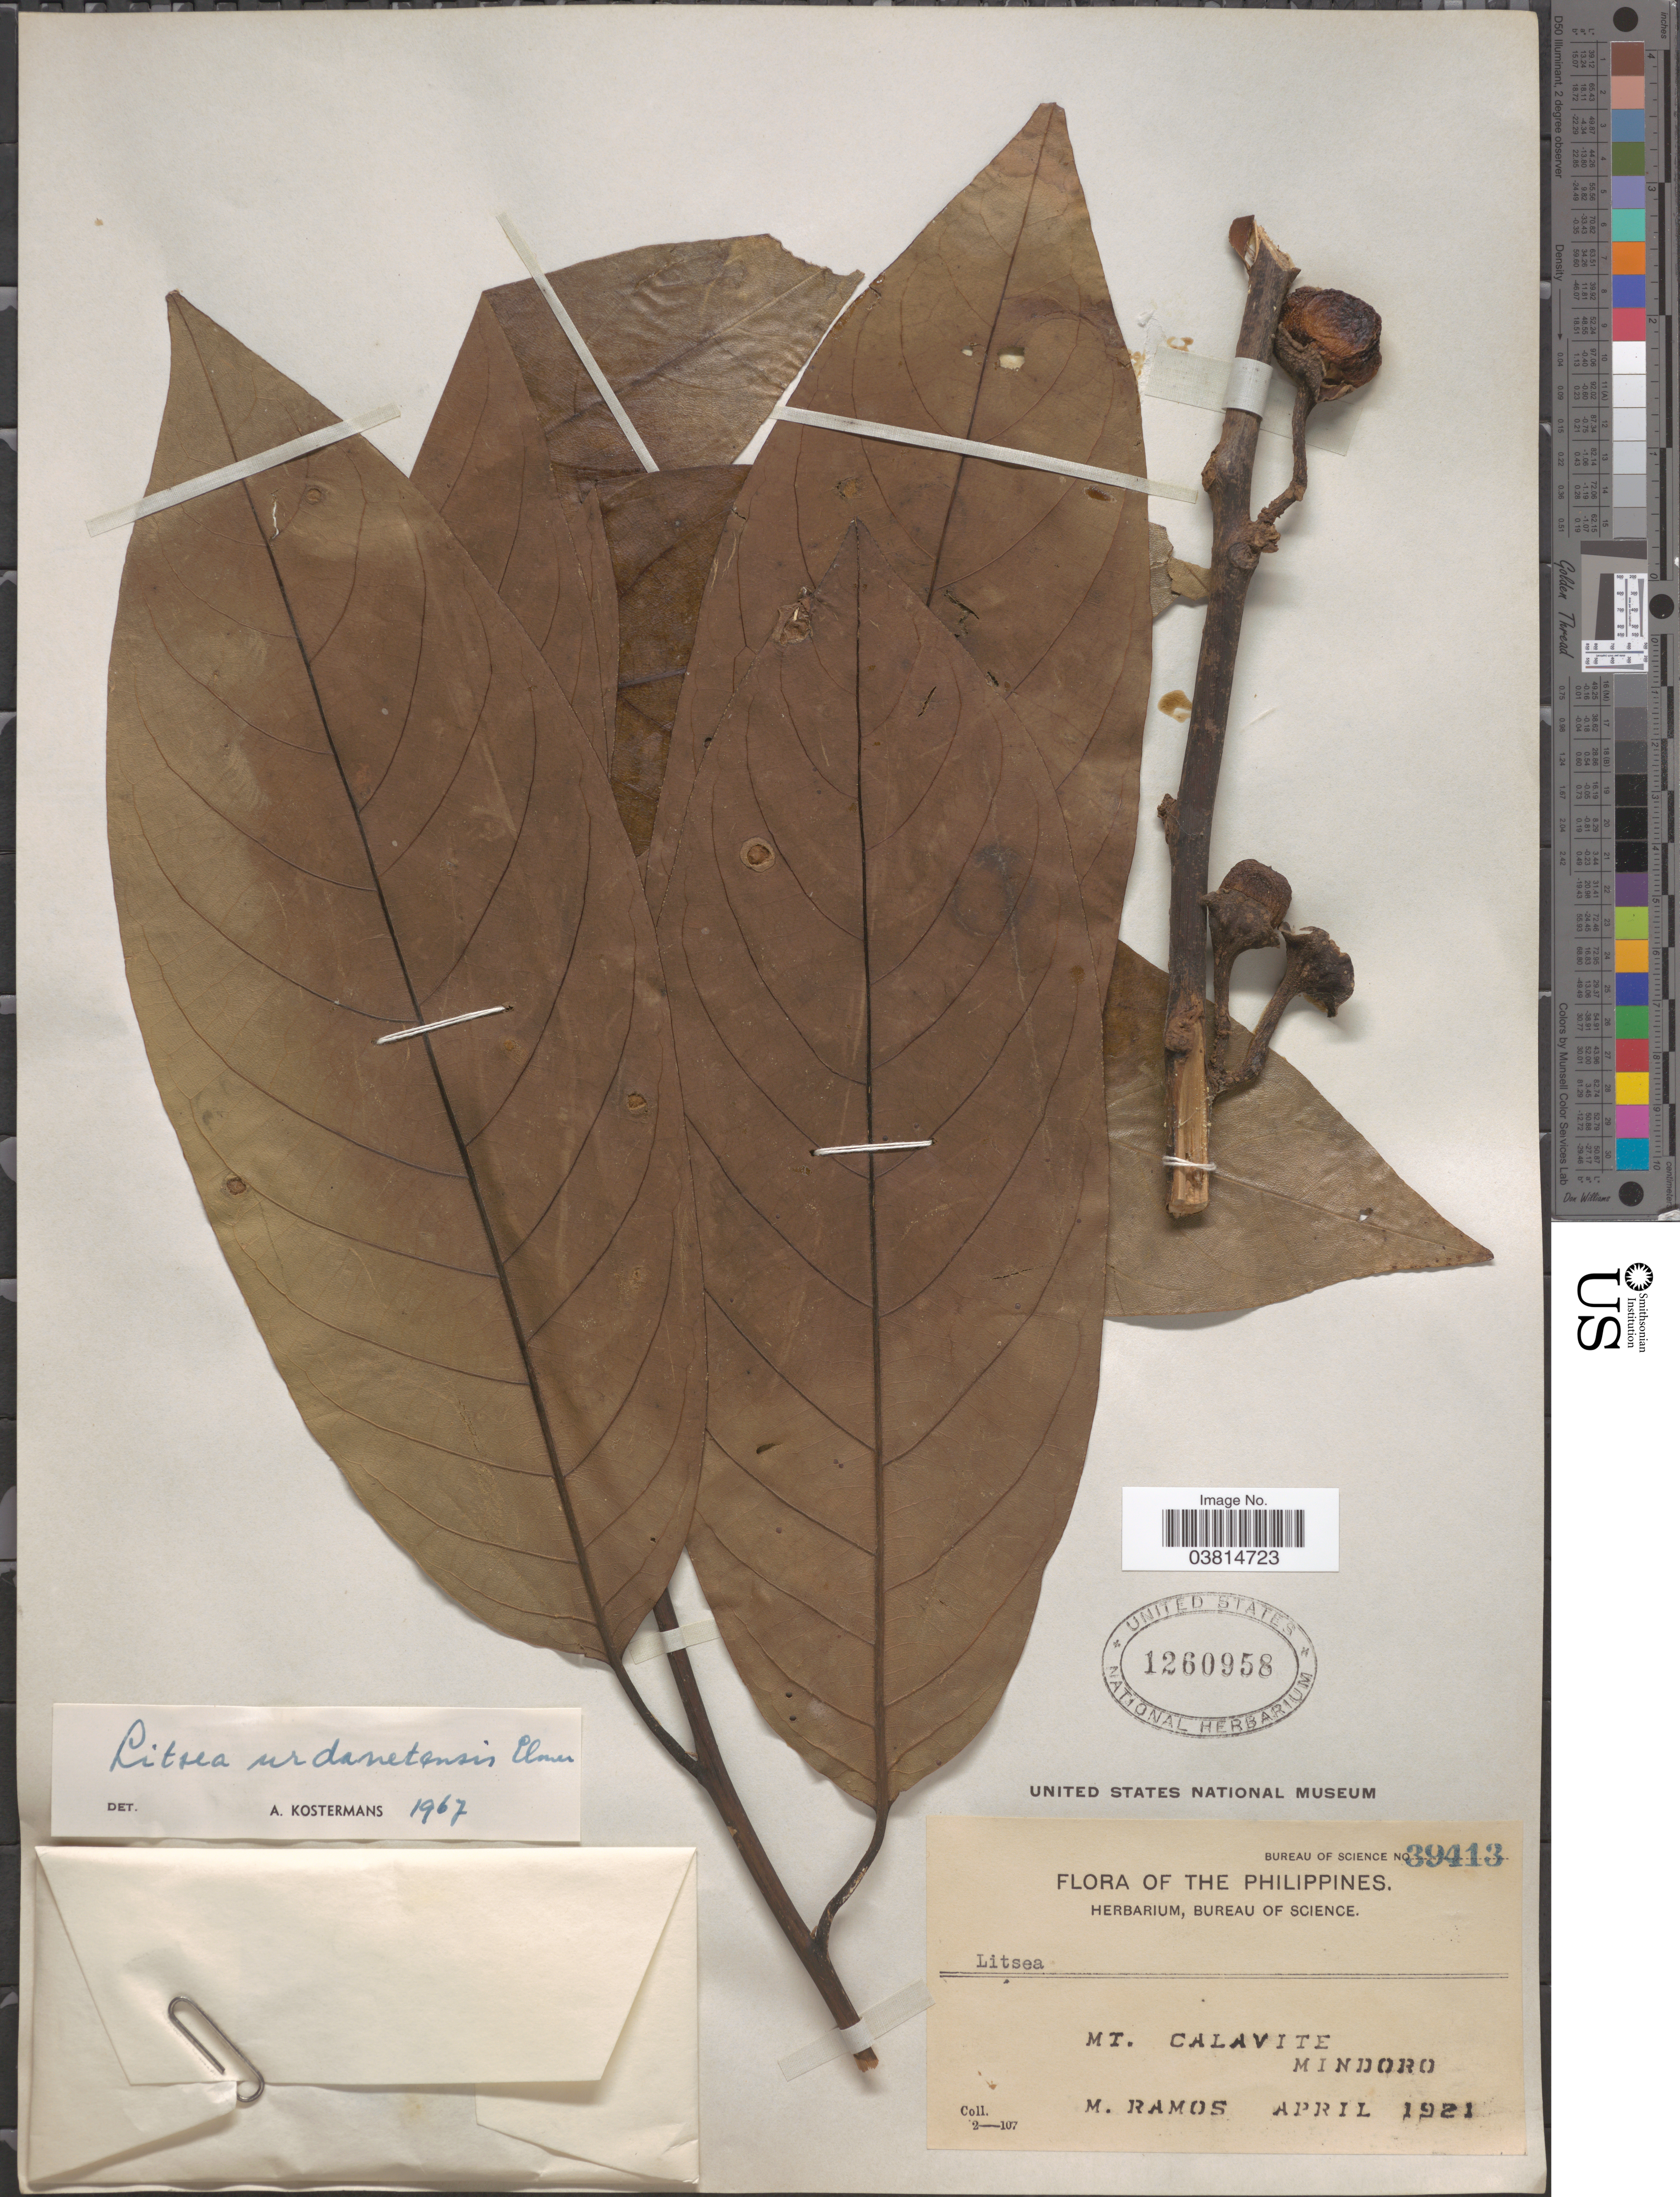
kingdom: Plantae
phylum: Tracheophyta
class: Magnoliopsida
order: Laurales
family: Lauraceae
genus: Litsea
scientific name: Litsea urdanetensis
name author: Elmer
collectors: M. Ramos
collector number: Bureau of Science 39413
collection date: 1921-04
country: Philippines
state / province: Mimaropa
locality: Mt. Calavite, Mindoro.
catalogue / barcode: US 1260958